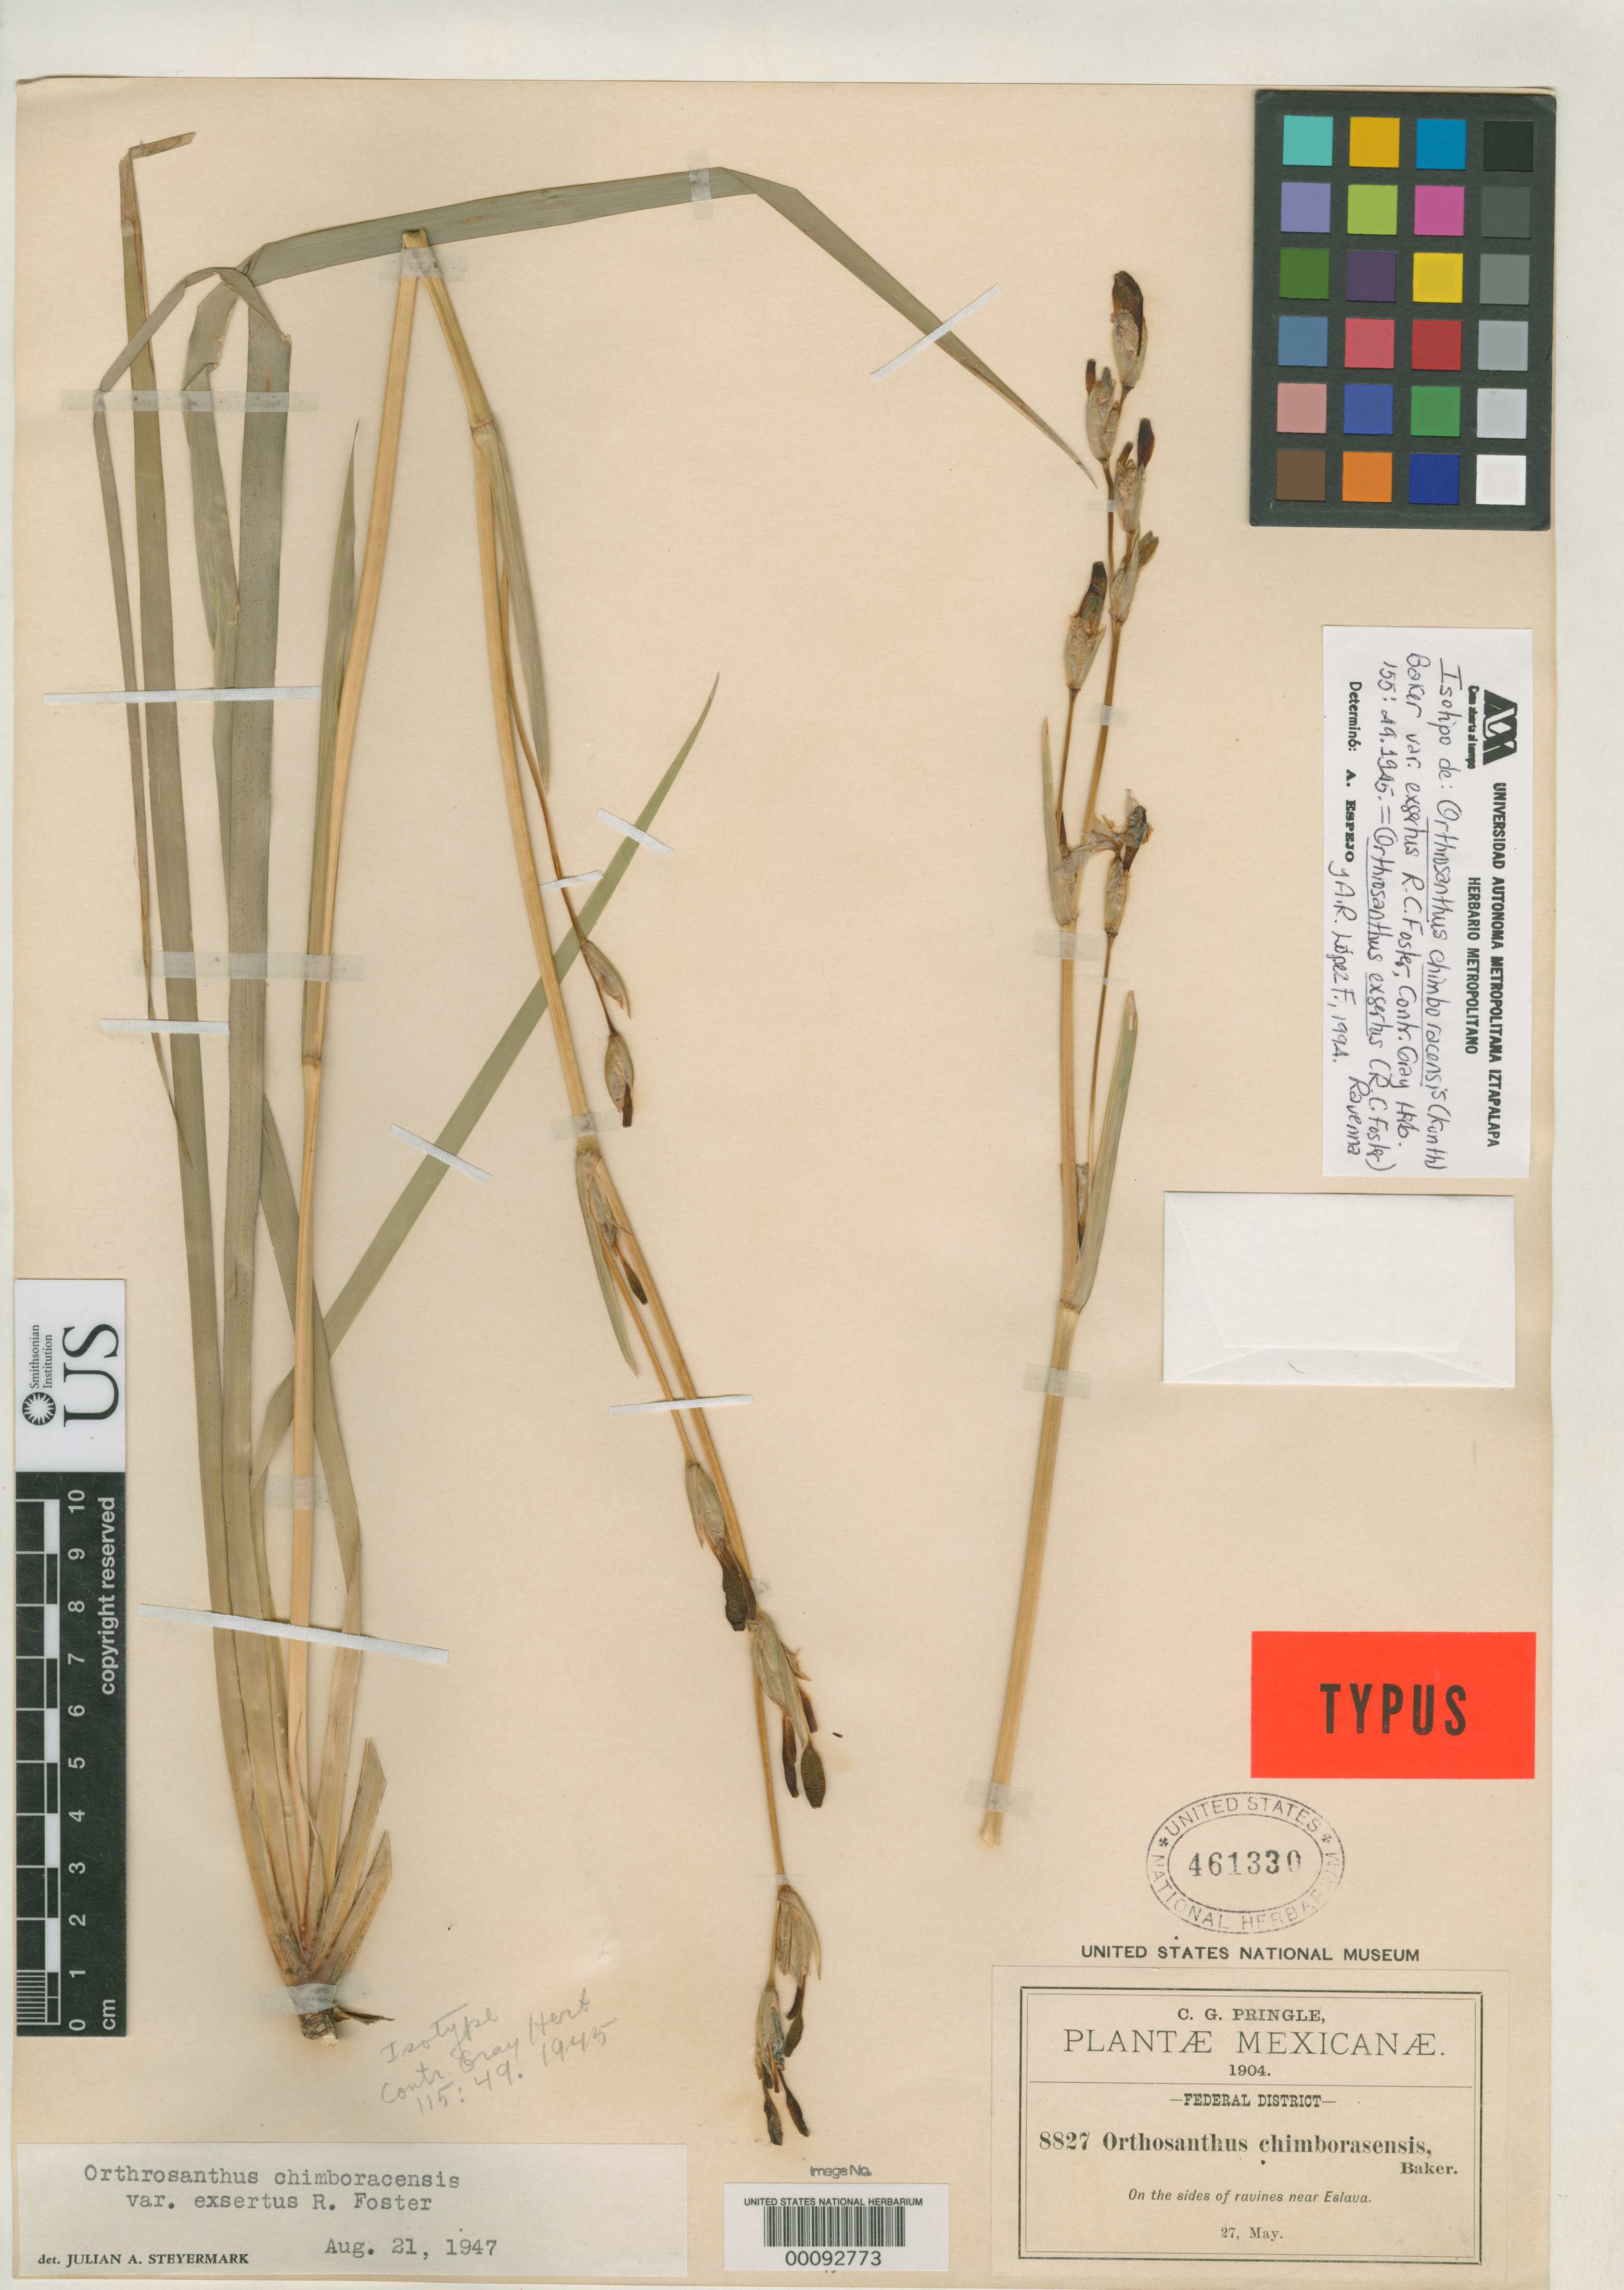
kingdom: Plantae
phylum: Tracheophyta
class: Liliopsida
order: Asparagales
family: Iridaceae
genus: Orthrosanthus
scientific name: Orthrosanthus chimboracensis var. exsertus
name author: R.C. Foster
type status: Isotype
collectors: C. G. Pringle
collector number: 8827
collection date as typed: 27 May 1904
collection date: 1904-05-27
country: Mexico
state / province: Distrito Federal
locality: Near Eslava.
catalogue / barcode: US 461330